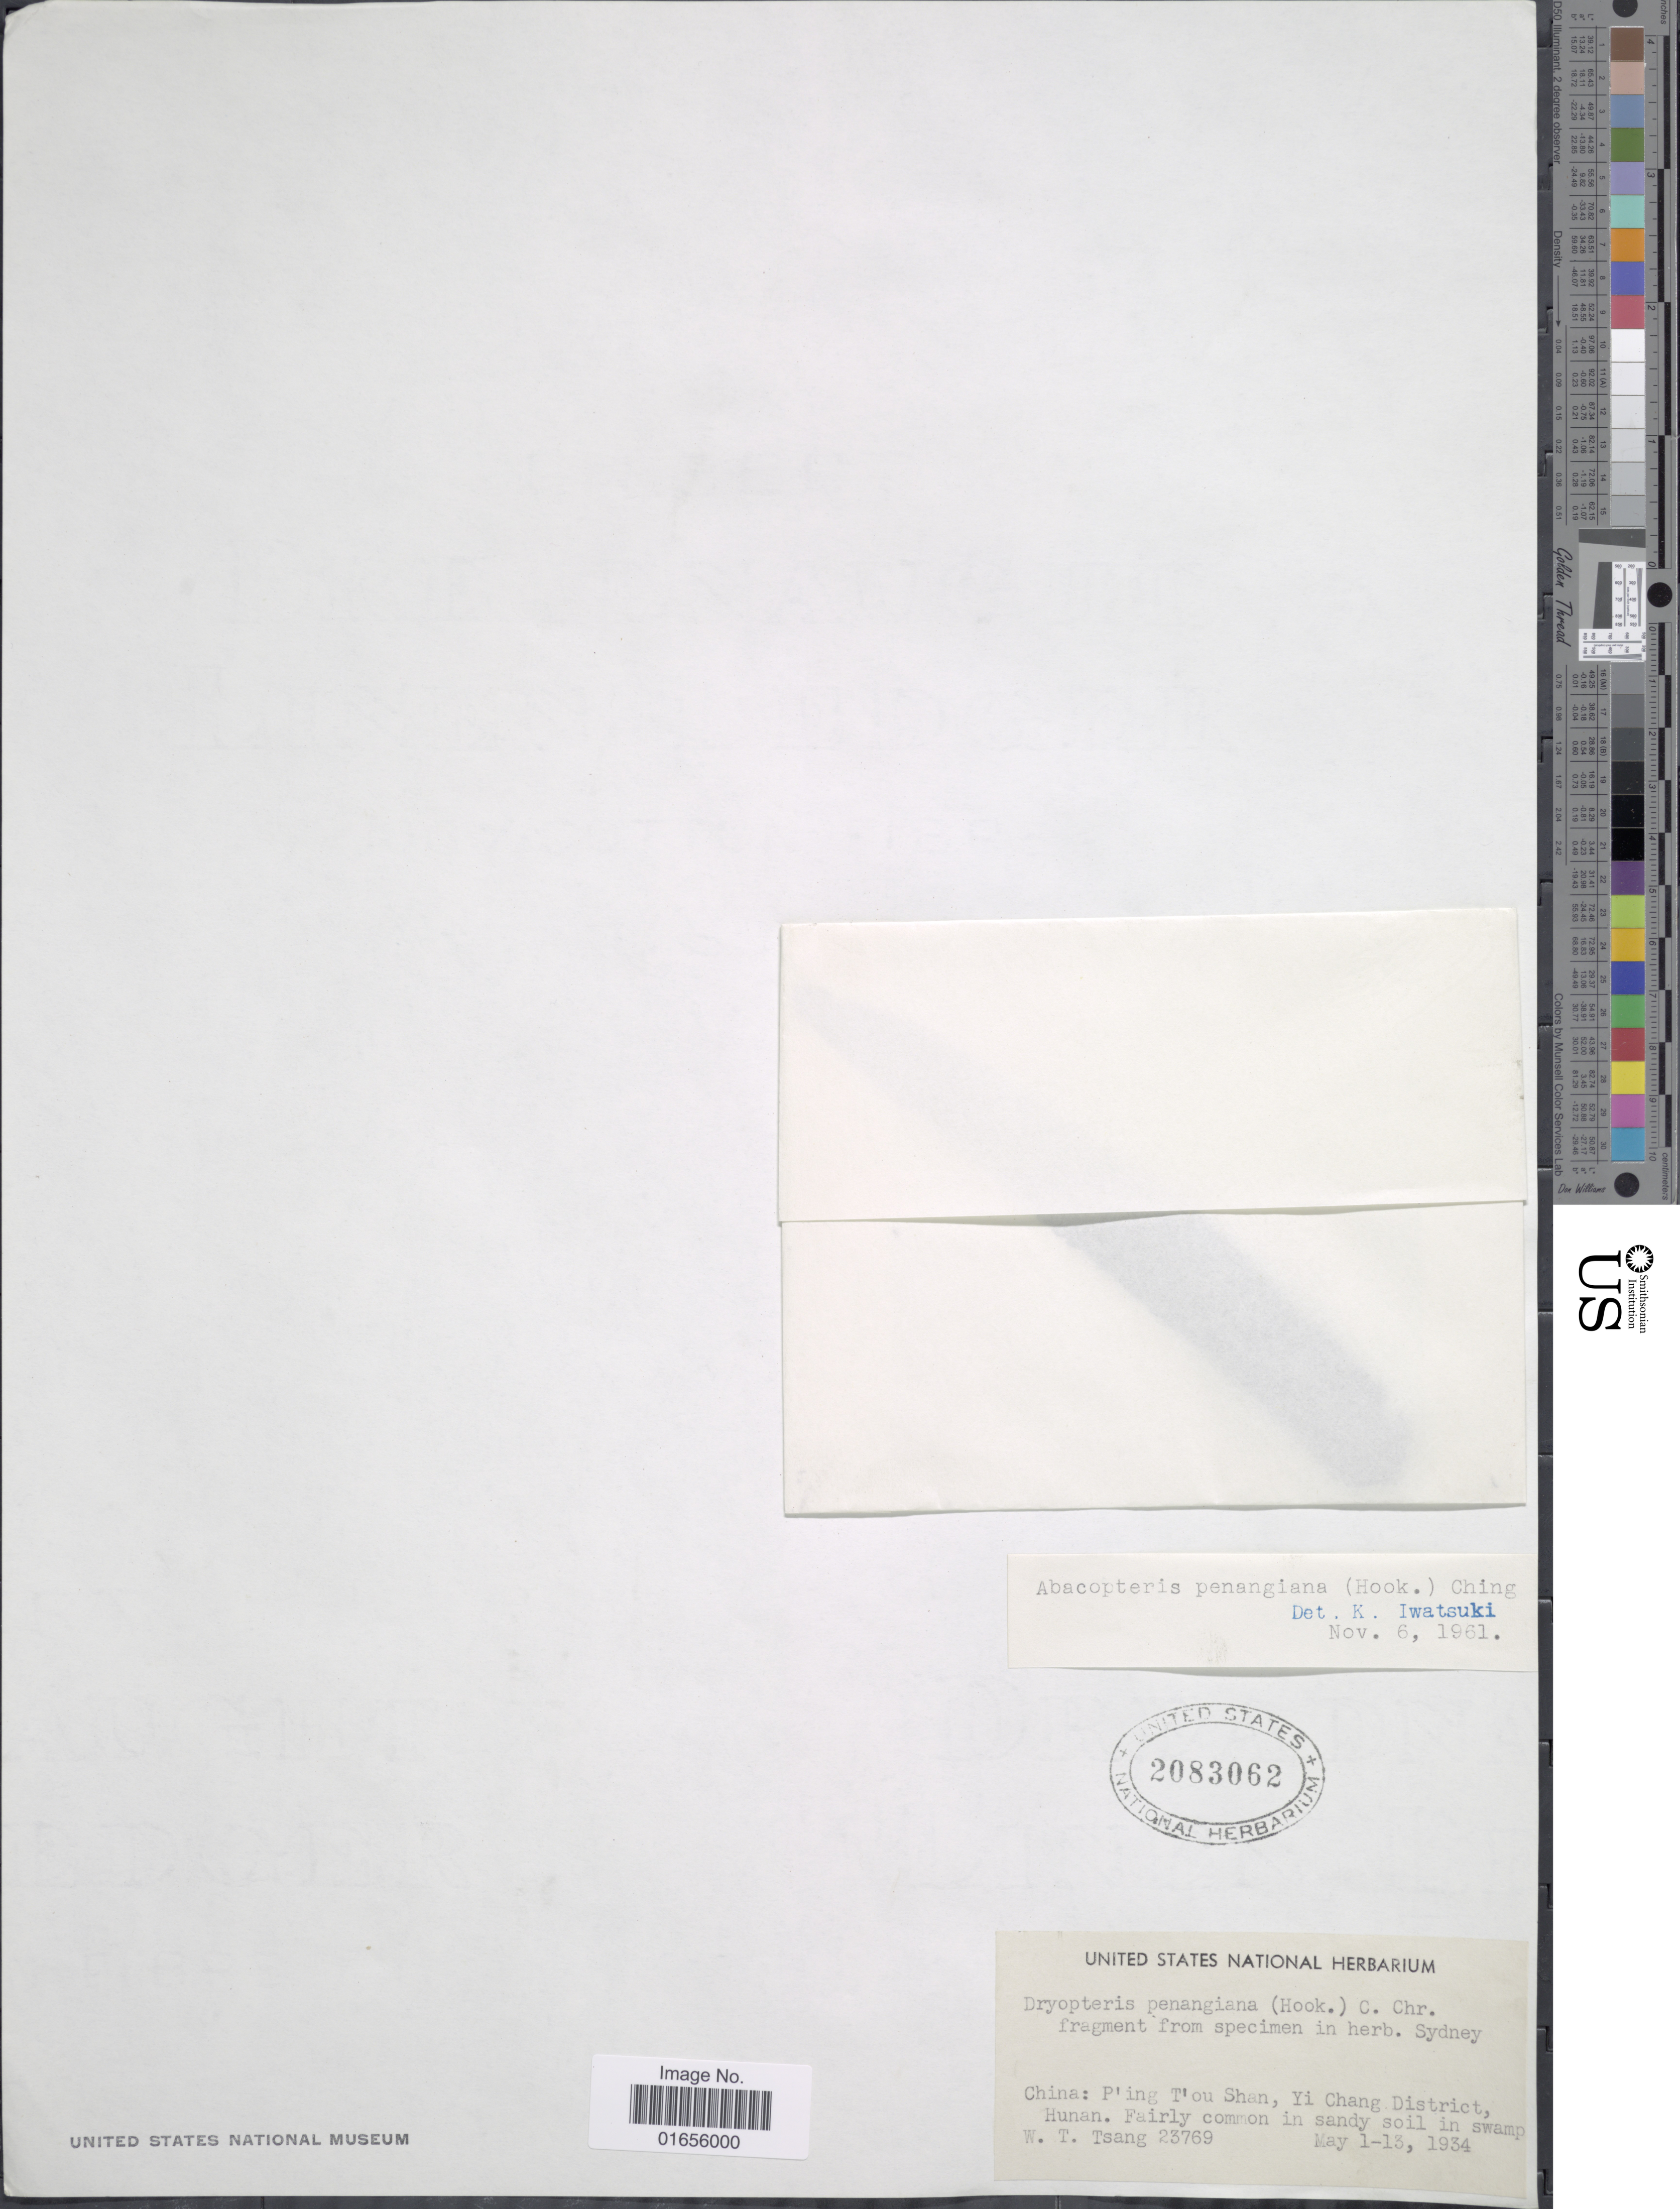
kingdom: Plantae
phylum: Tracheophyta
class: Polypodiopsida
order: Polypodiales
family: Thelypteridaceae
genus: Pronephrium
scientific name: Pronephrium penangiana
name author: (Hook.) Holttum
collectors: W. T. Tsang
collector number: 23769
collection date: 1934-05-01/1934-05-13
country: China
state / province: Hunan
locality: P' ing T' ou Shan, Yi Chang District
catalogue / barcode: US 2083062